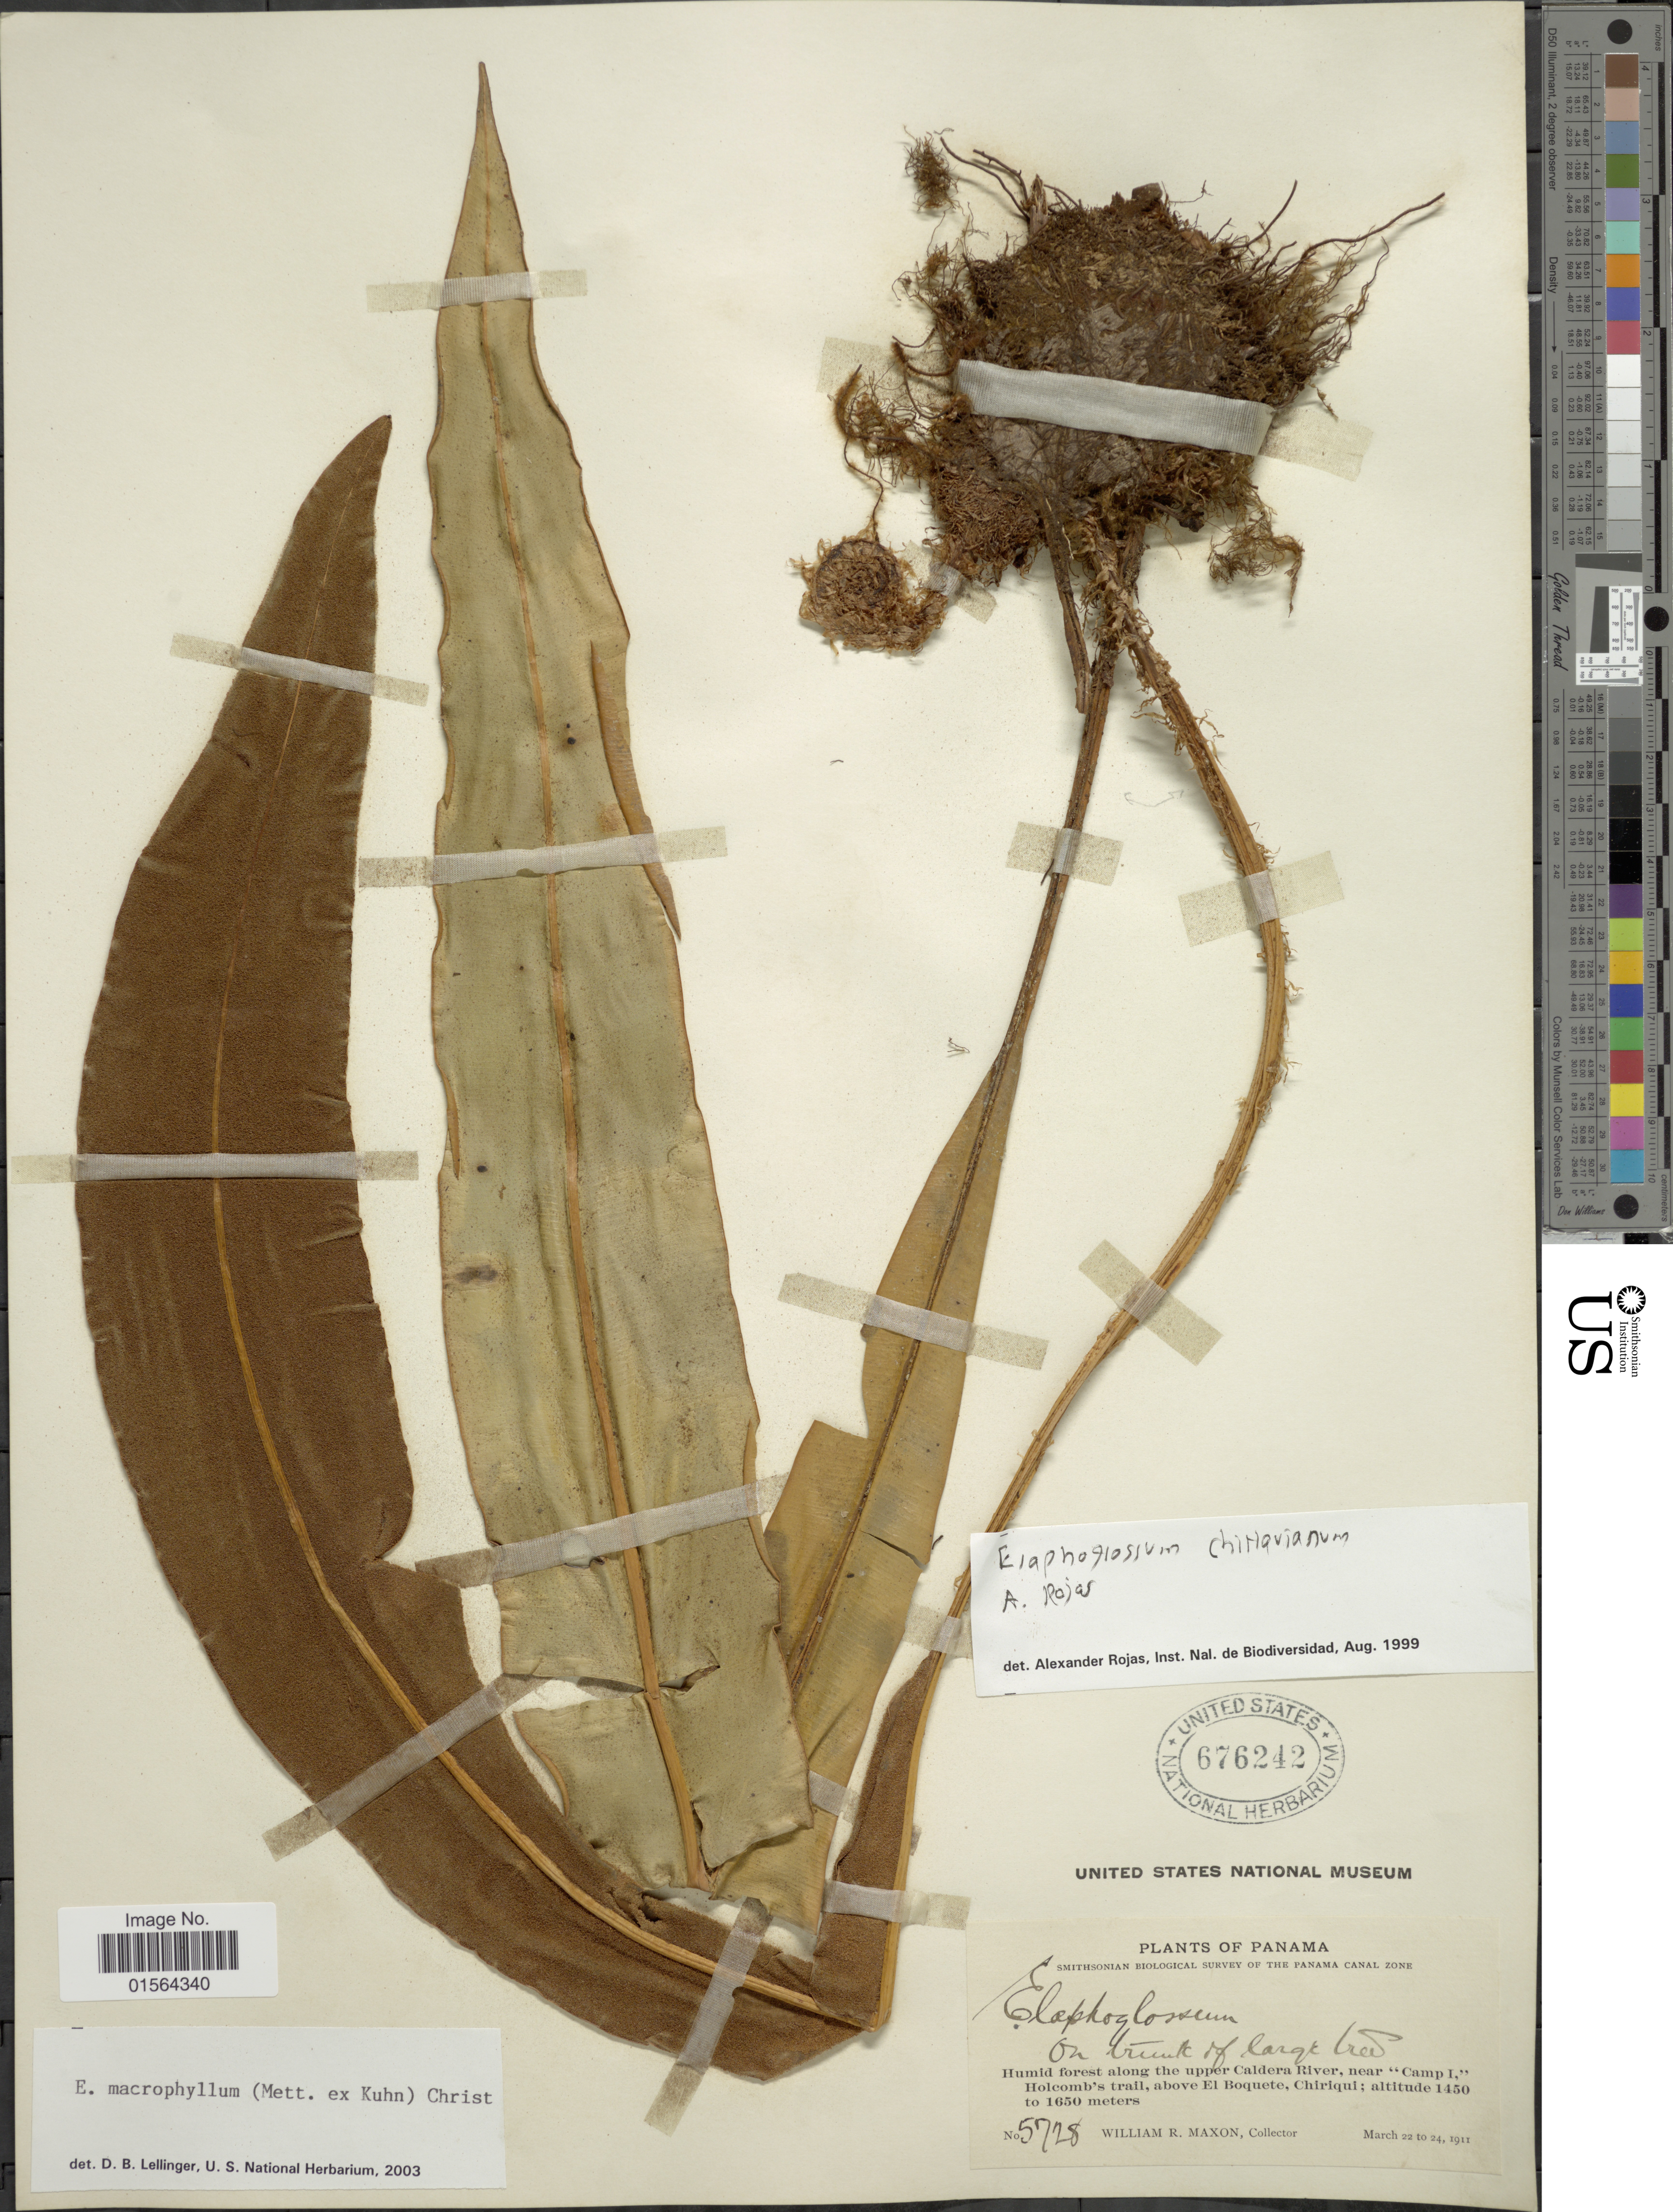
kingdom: Plantae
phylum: Tracheophyta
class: Polypodiopsida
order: Polypodiales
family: Dryopteridaceae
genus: Elaphoglossum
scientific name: Elaphoglossum macrophyllum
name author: (Mett. ex Kuhn) Christ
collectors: W. R. Maxon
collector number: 5728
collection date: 1911-03-22/1911-03-24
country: Panama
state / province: Chiriqui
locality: Humid forest along the upper Caldera River, near Camp 1, Holcomb's trail, above El Boquete, Chiriqui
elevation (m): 1450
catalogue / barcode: US 676242